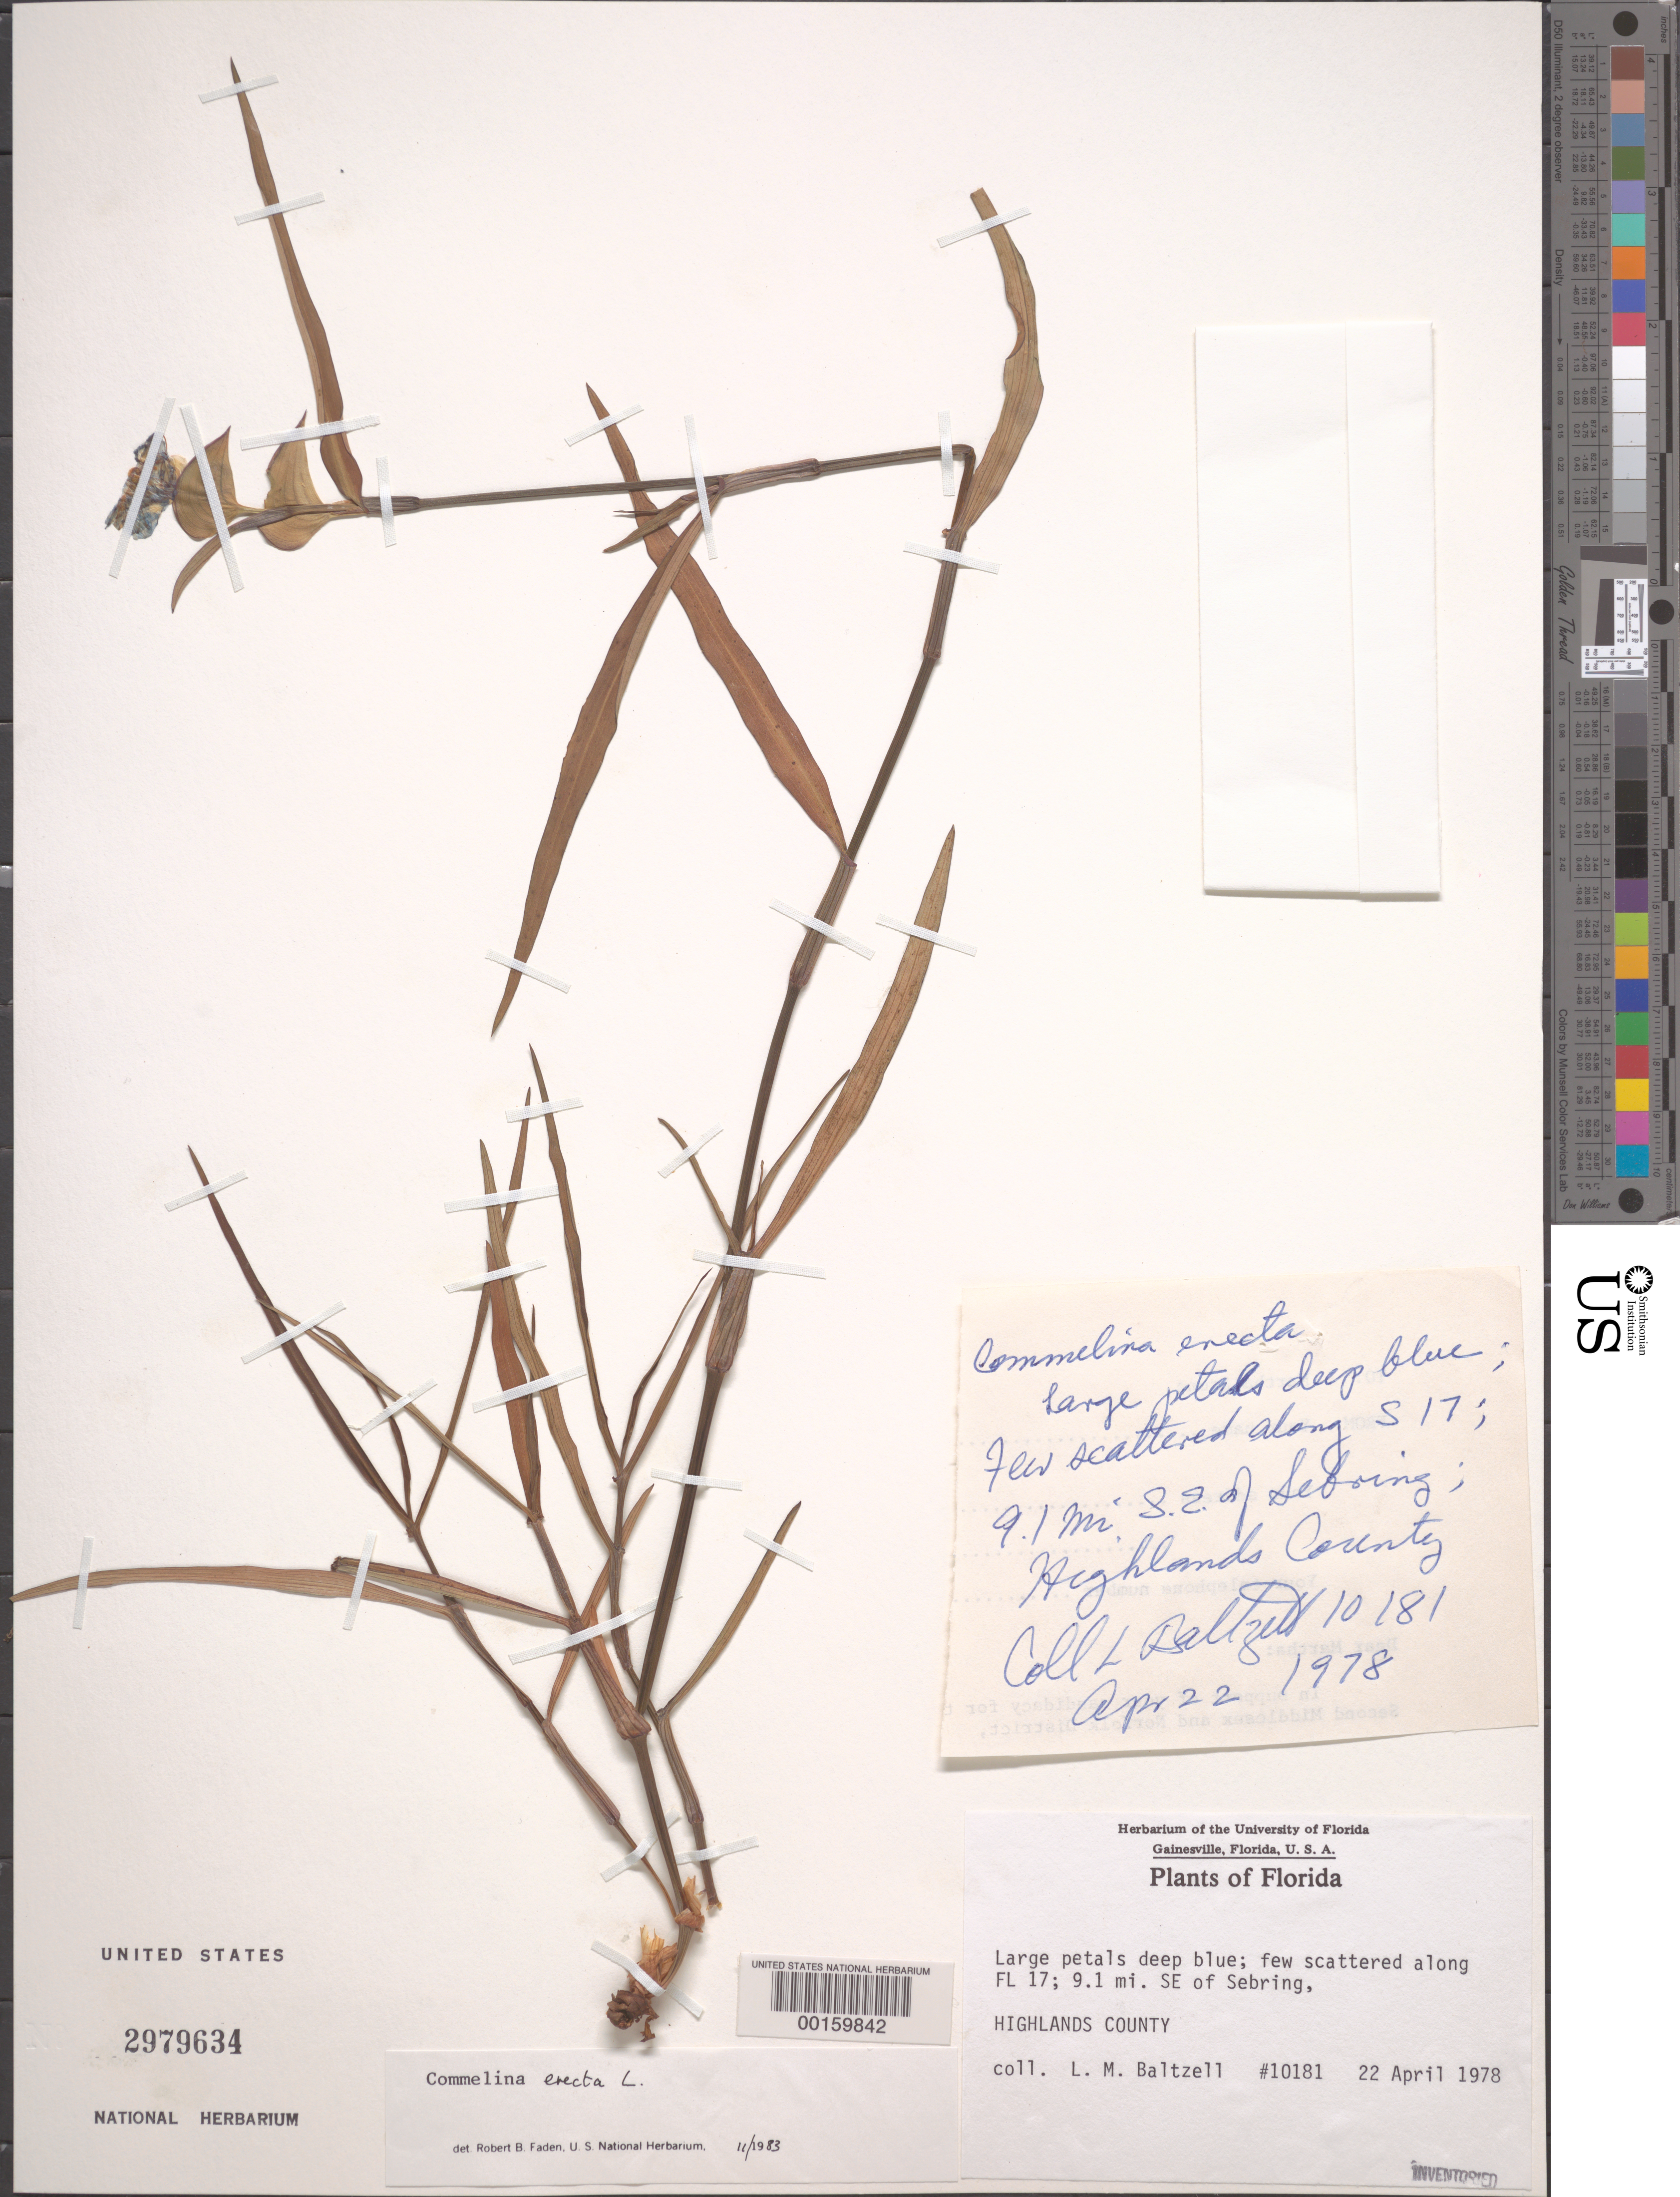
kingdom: Plantae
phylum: Tracheophyta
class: Liliopsida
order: Commelinales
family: Commelinaceae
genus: Commelina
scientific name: Commelina erecta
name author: L.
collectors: L. Baltzell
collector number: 10181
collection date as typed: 22 Apr 1978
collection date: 1978-04-22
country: United States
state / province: Florida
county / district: Highlands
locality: Along fl 17; 9.1 mi se of sebring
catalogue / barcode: US 2979634